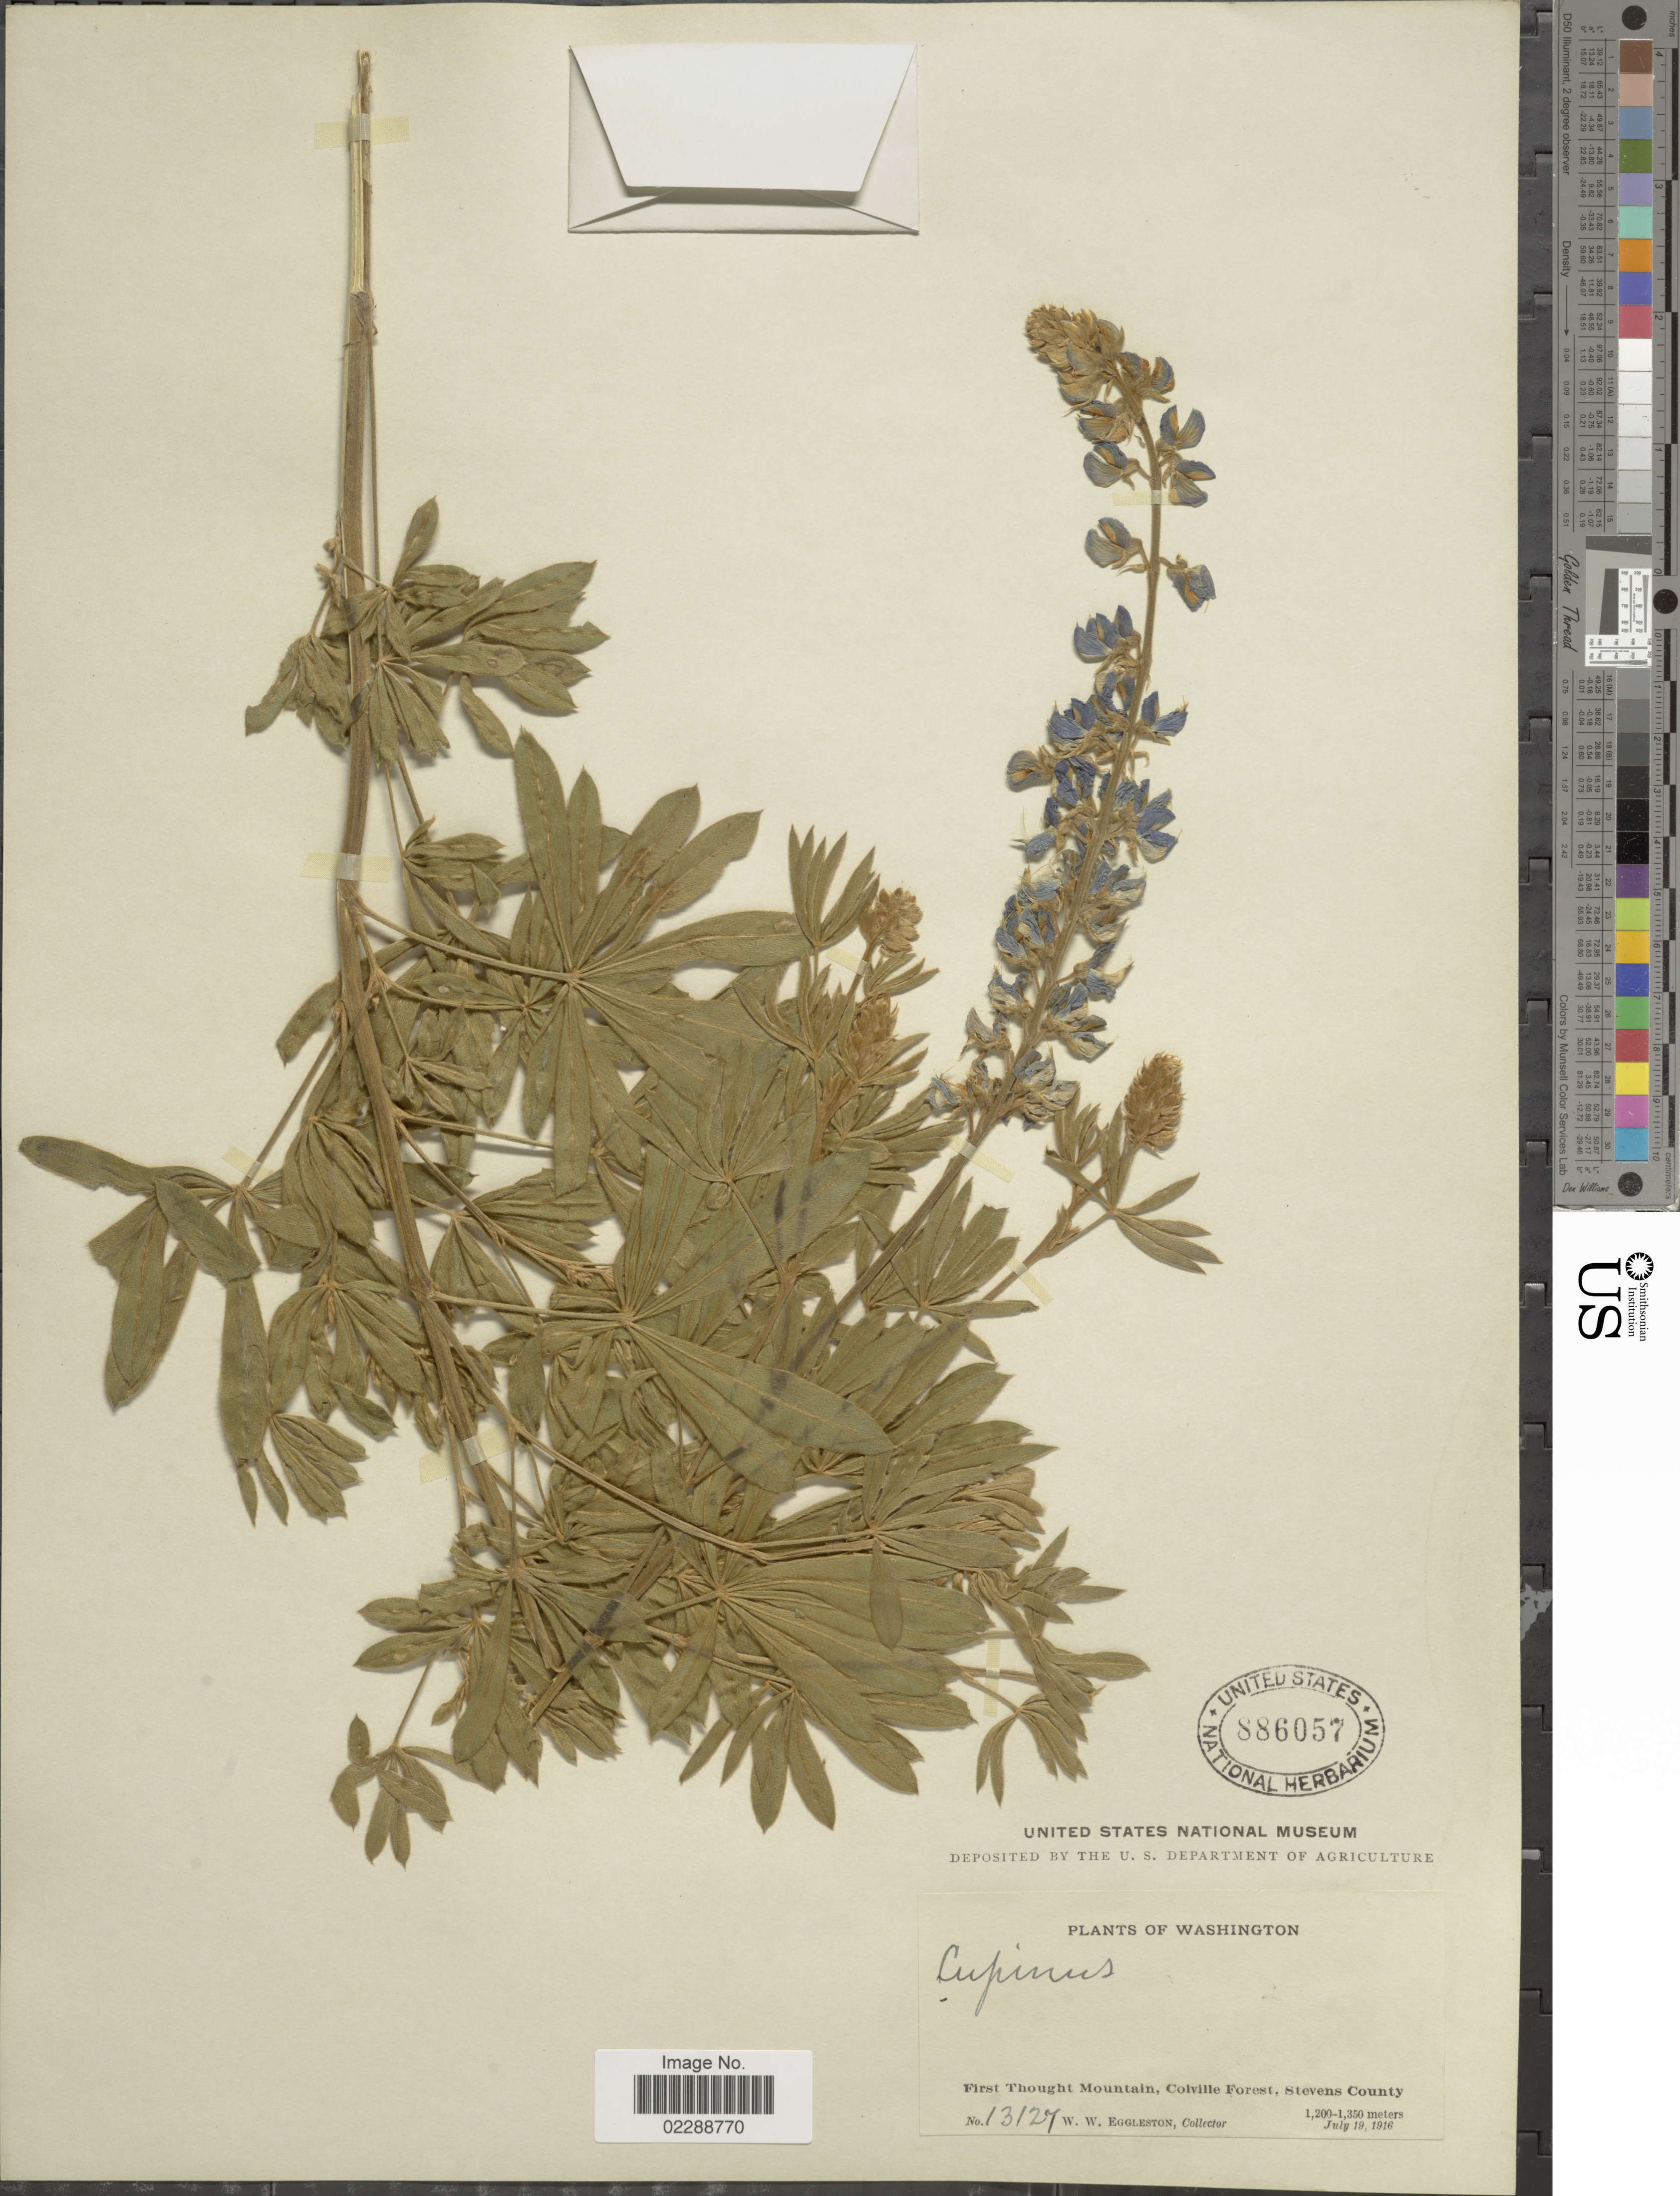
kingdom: Plantae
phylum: Tracheophyta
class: Magnoliopsida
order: Fabales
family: Fabaceae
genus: Lupinus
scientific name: Lupinus sp.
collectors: W. W. Eggleston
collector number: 13127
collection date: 1916-07-19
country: United States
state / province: Washington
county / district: Stevens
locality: First Thought Mountain, Colville Forest, Stevens County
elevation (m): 1200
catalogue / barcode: US 886057